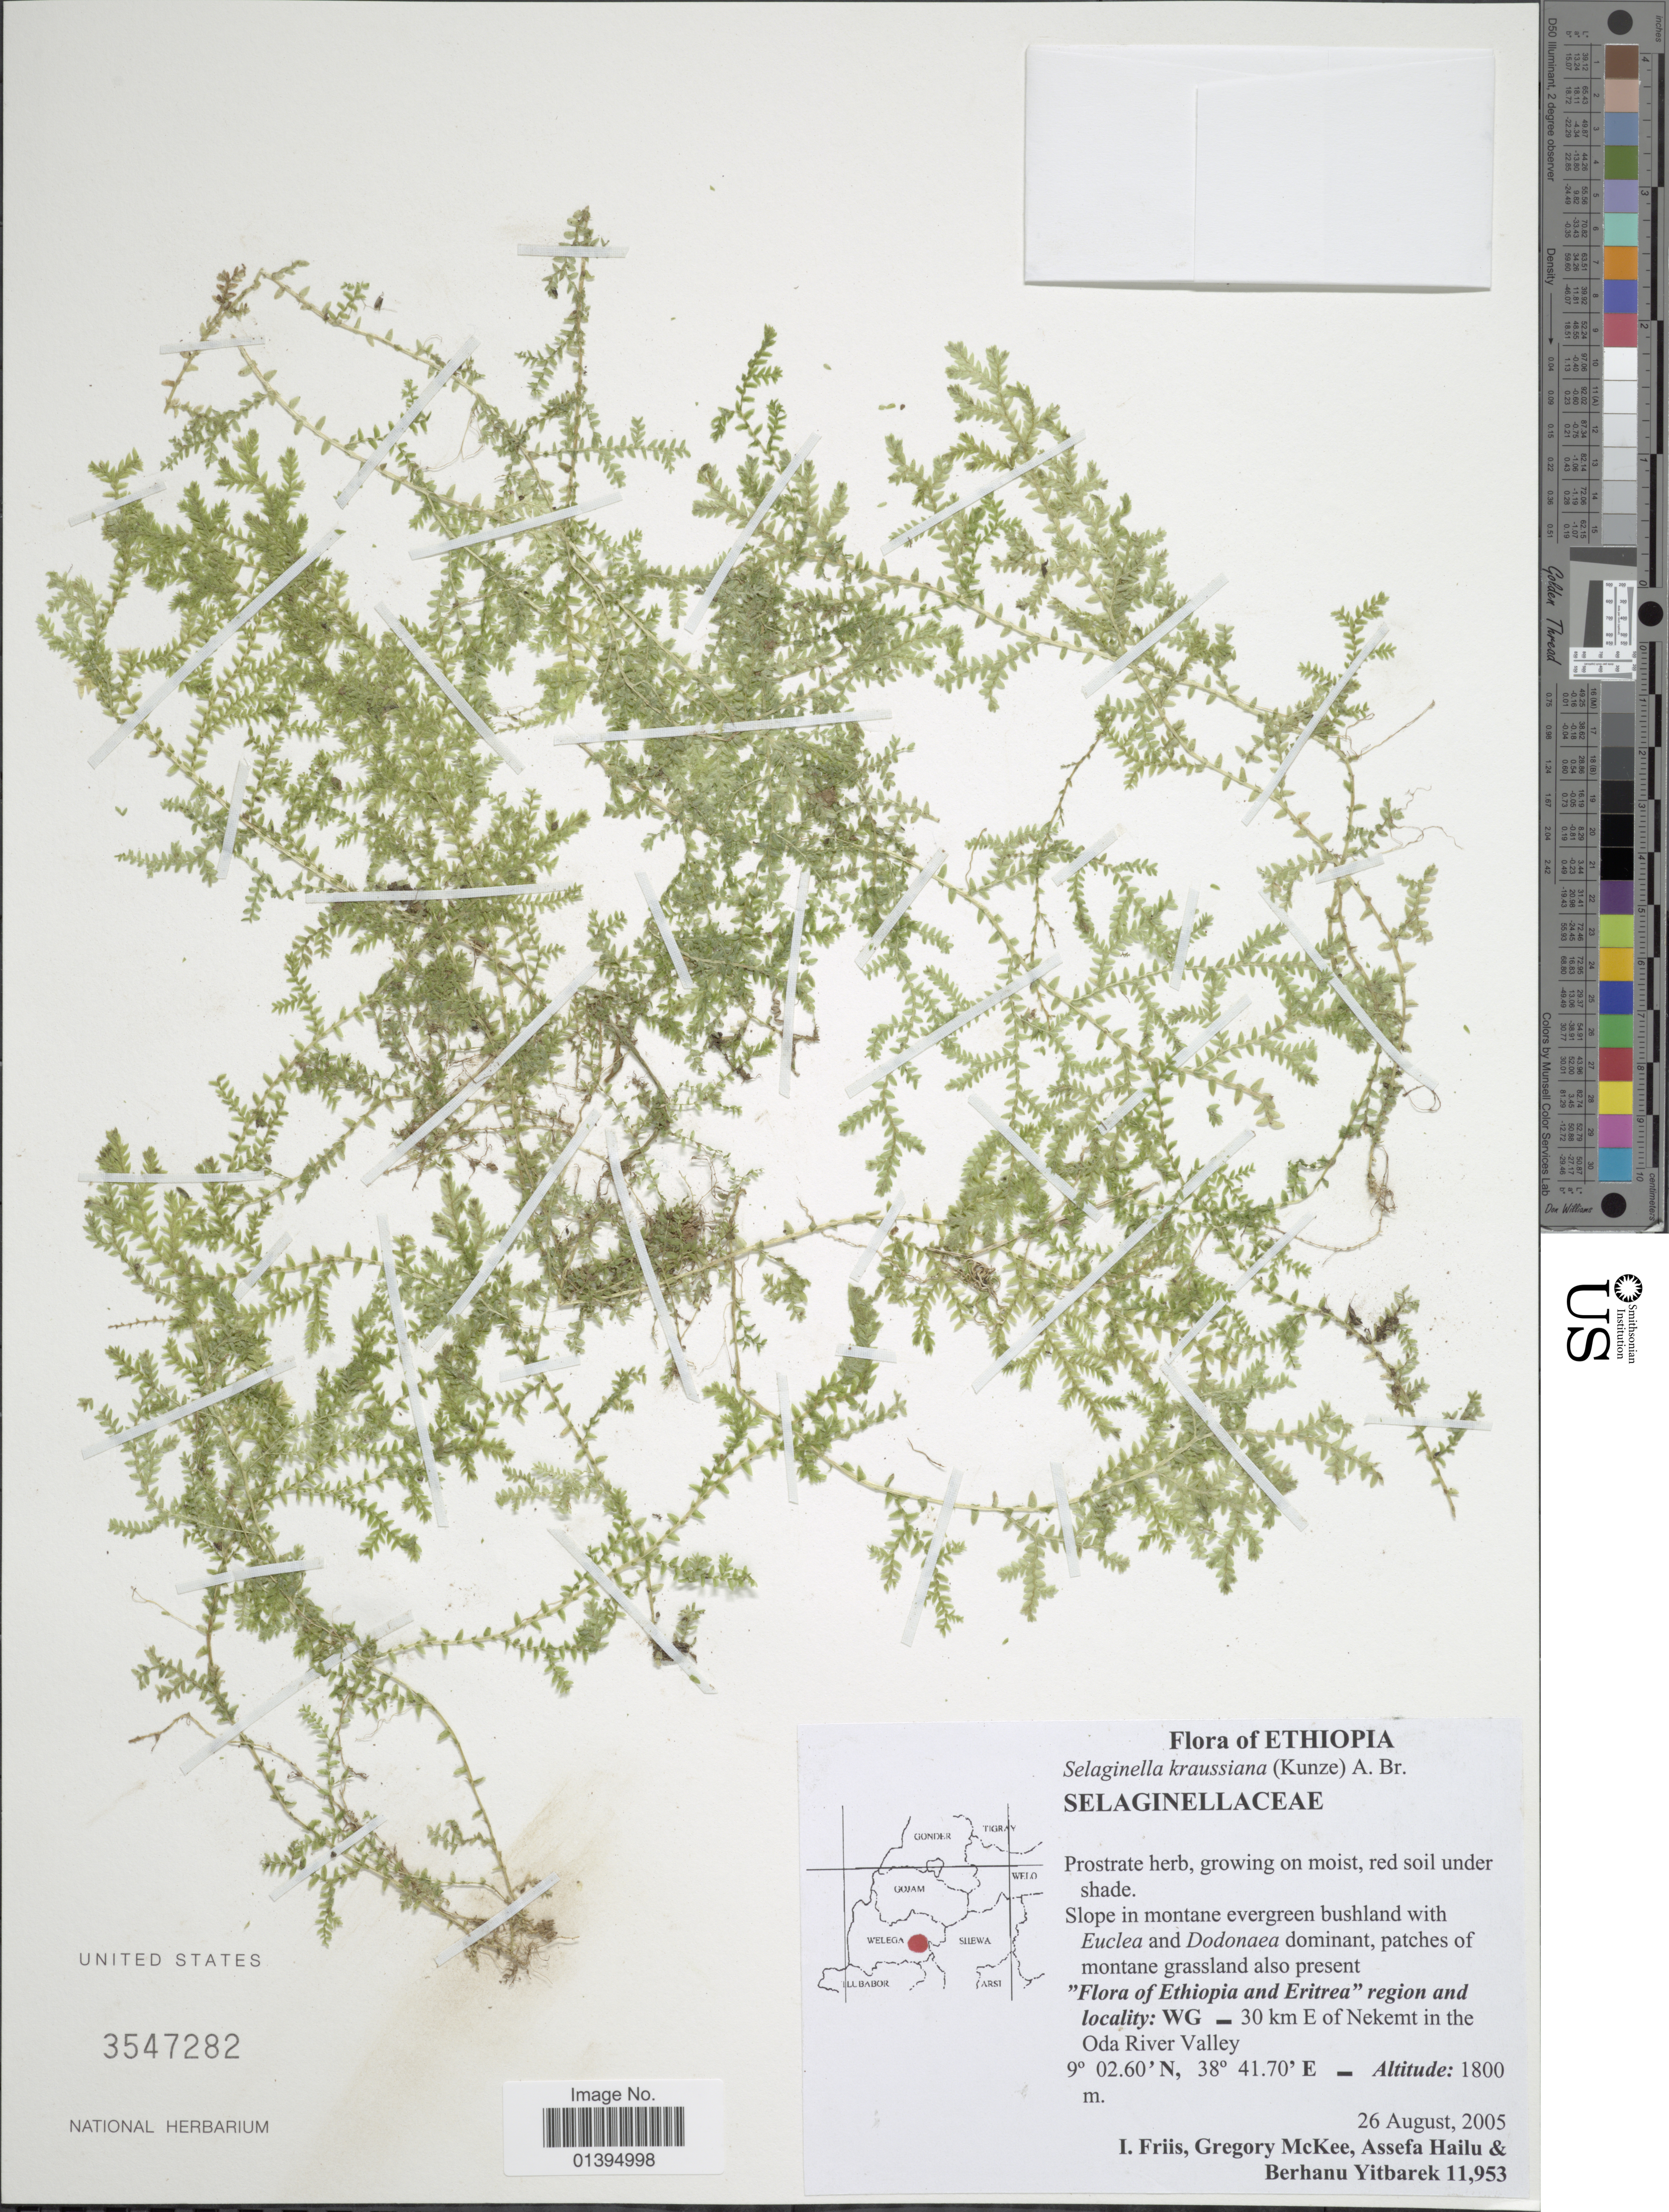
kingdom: Plantae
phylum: Tracheophyta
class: Lycopodiopsida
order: Selaginellales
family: Selaginellaceae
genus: Selaginella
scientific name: Selaginella kraussiana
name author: (Kunze) A. Braun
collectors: I. Friis, G. S. McKee, A. Hailu & B. Yitbarek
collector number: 11953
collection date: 2005-08-26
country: Ethiopia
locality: WG - 30 km E of Nekemt in the Oda river valley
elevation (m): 1800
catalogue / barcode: US 3547282